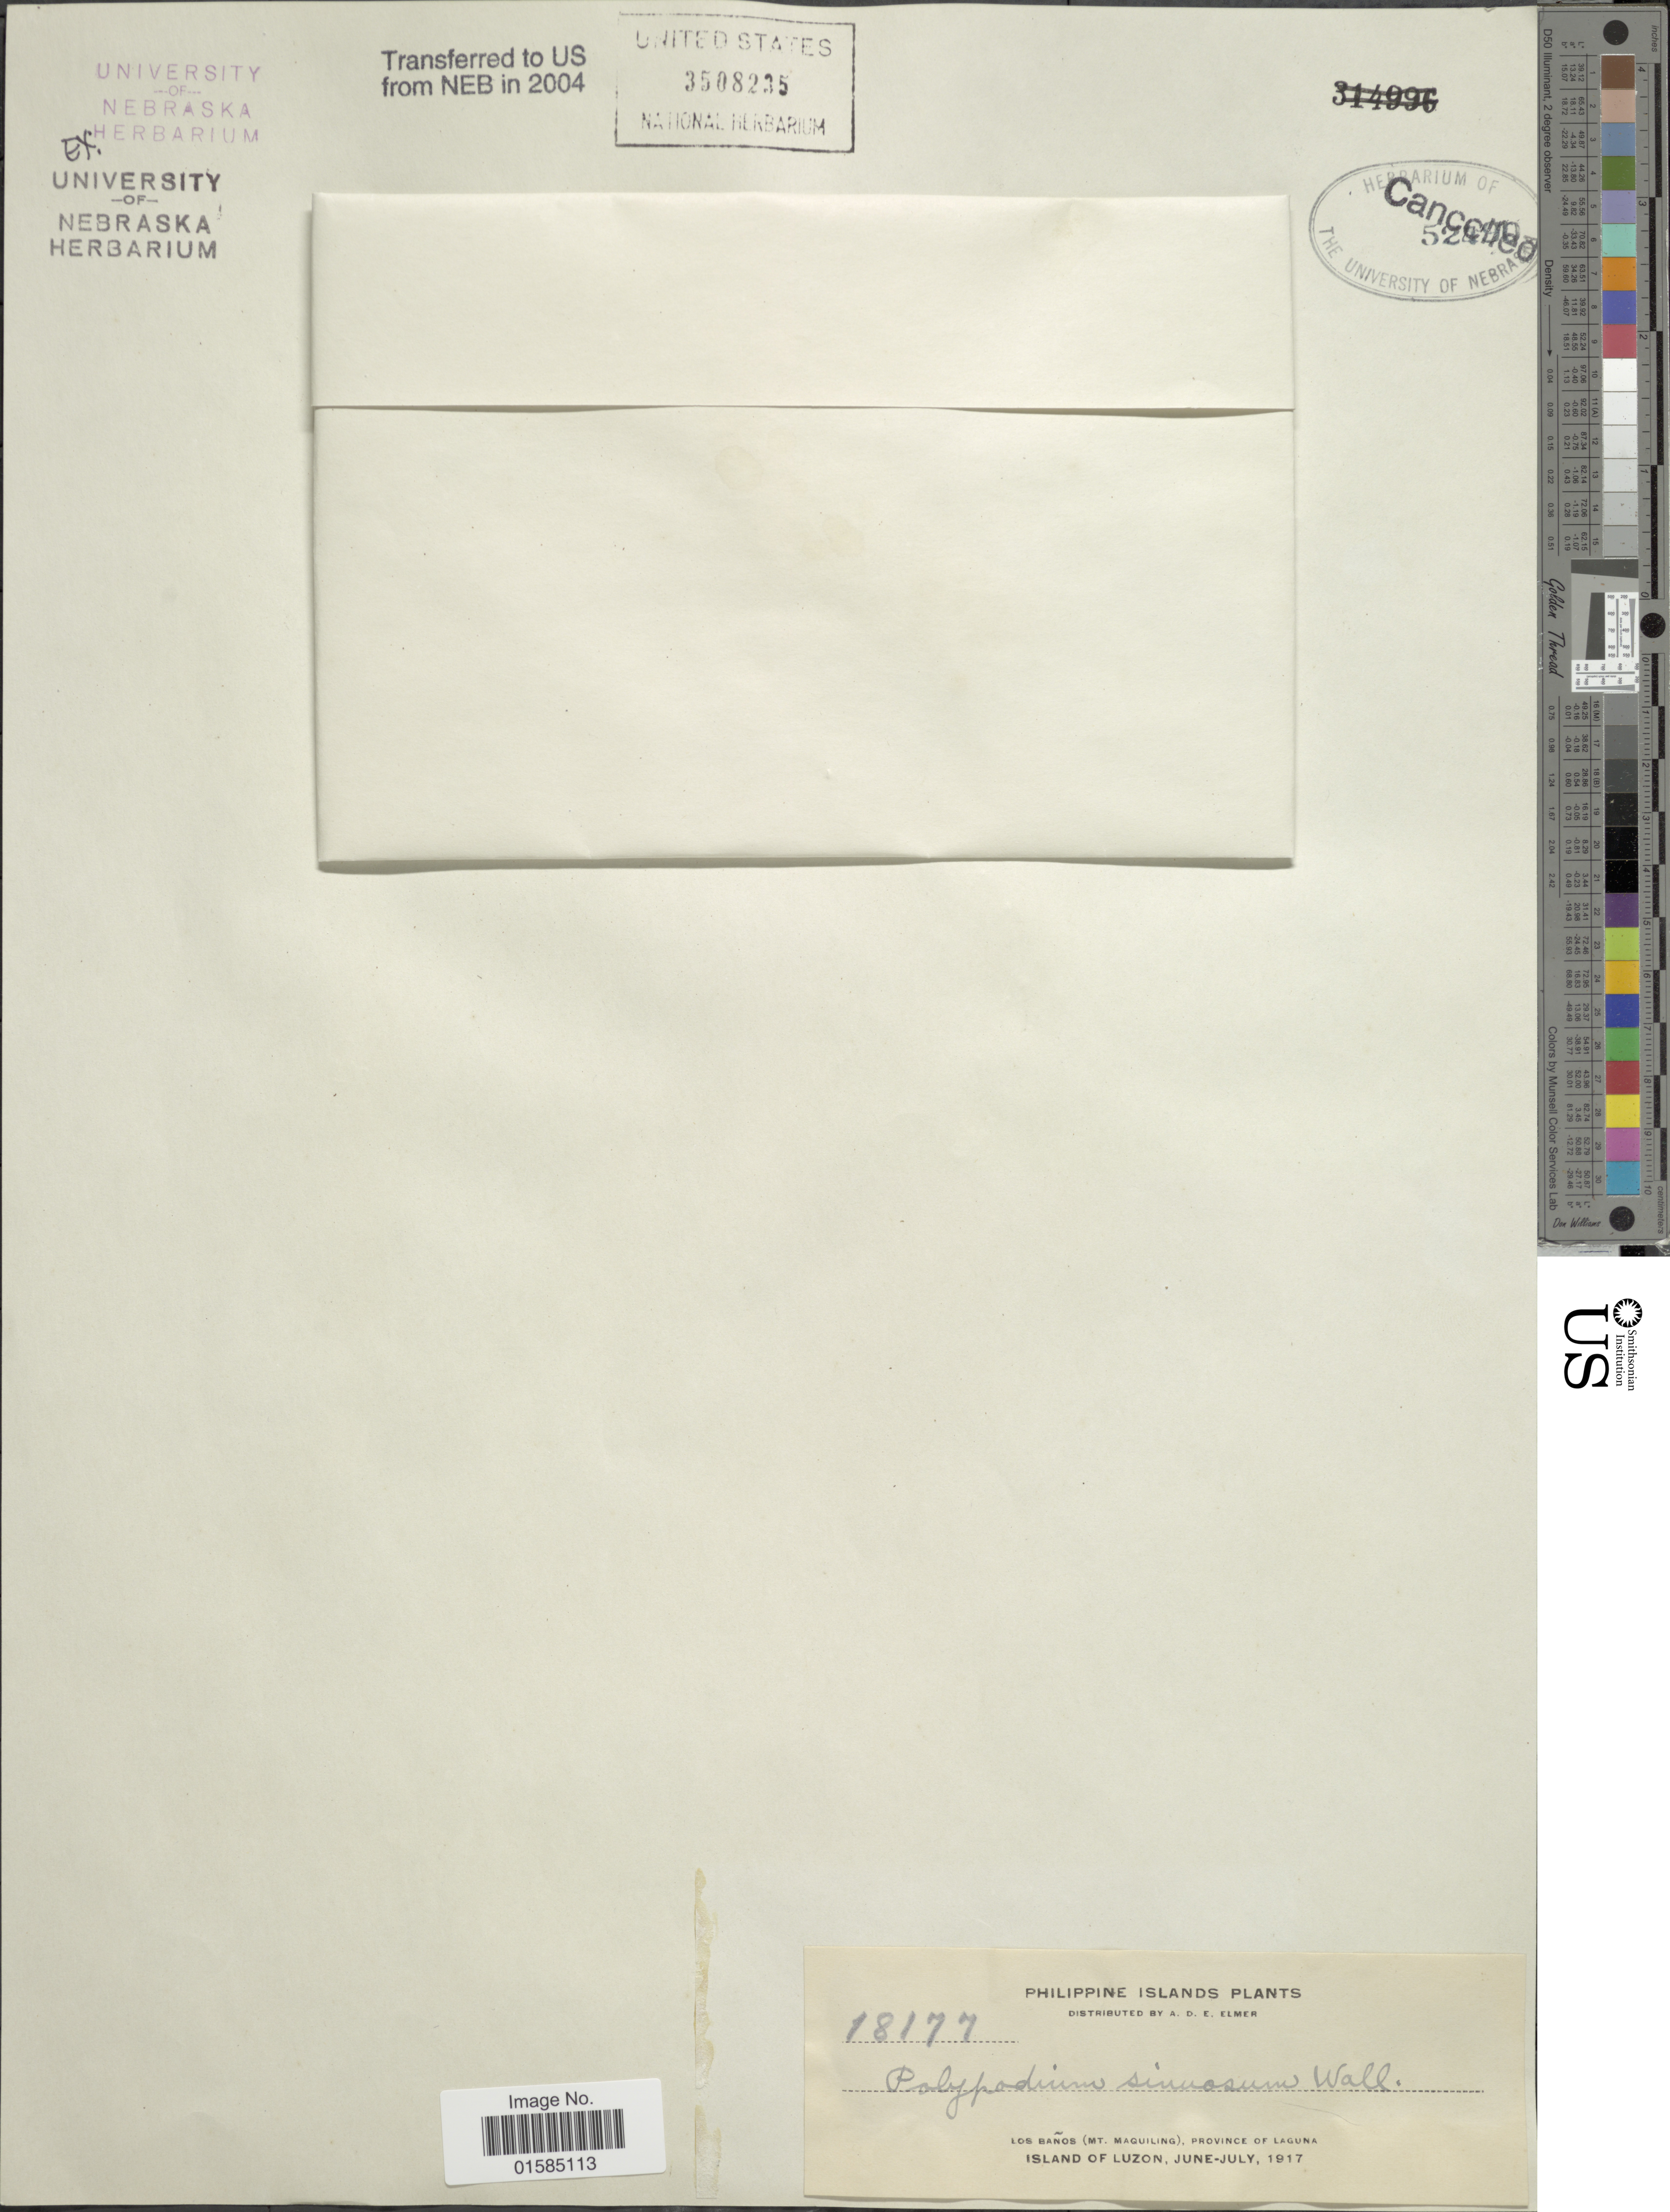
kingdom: Plantae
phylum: Tracheophyta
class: Polypodiopsida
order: Polypodiales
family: Polypodiaceae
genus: Lecanopteris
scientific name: Lecanopteris sinuosa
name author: (Wall. ex Hook.) Copel.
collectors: A. D. E. Elmer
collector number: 18177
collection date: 1917-06/1917-07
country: Philippines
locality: Philippine Islands, Los Baños ( Mt. Maquiling), Province of Laguna, Island of Luzon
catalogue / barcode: US 3508235